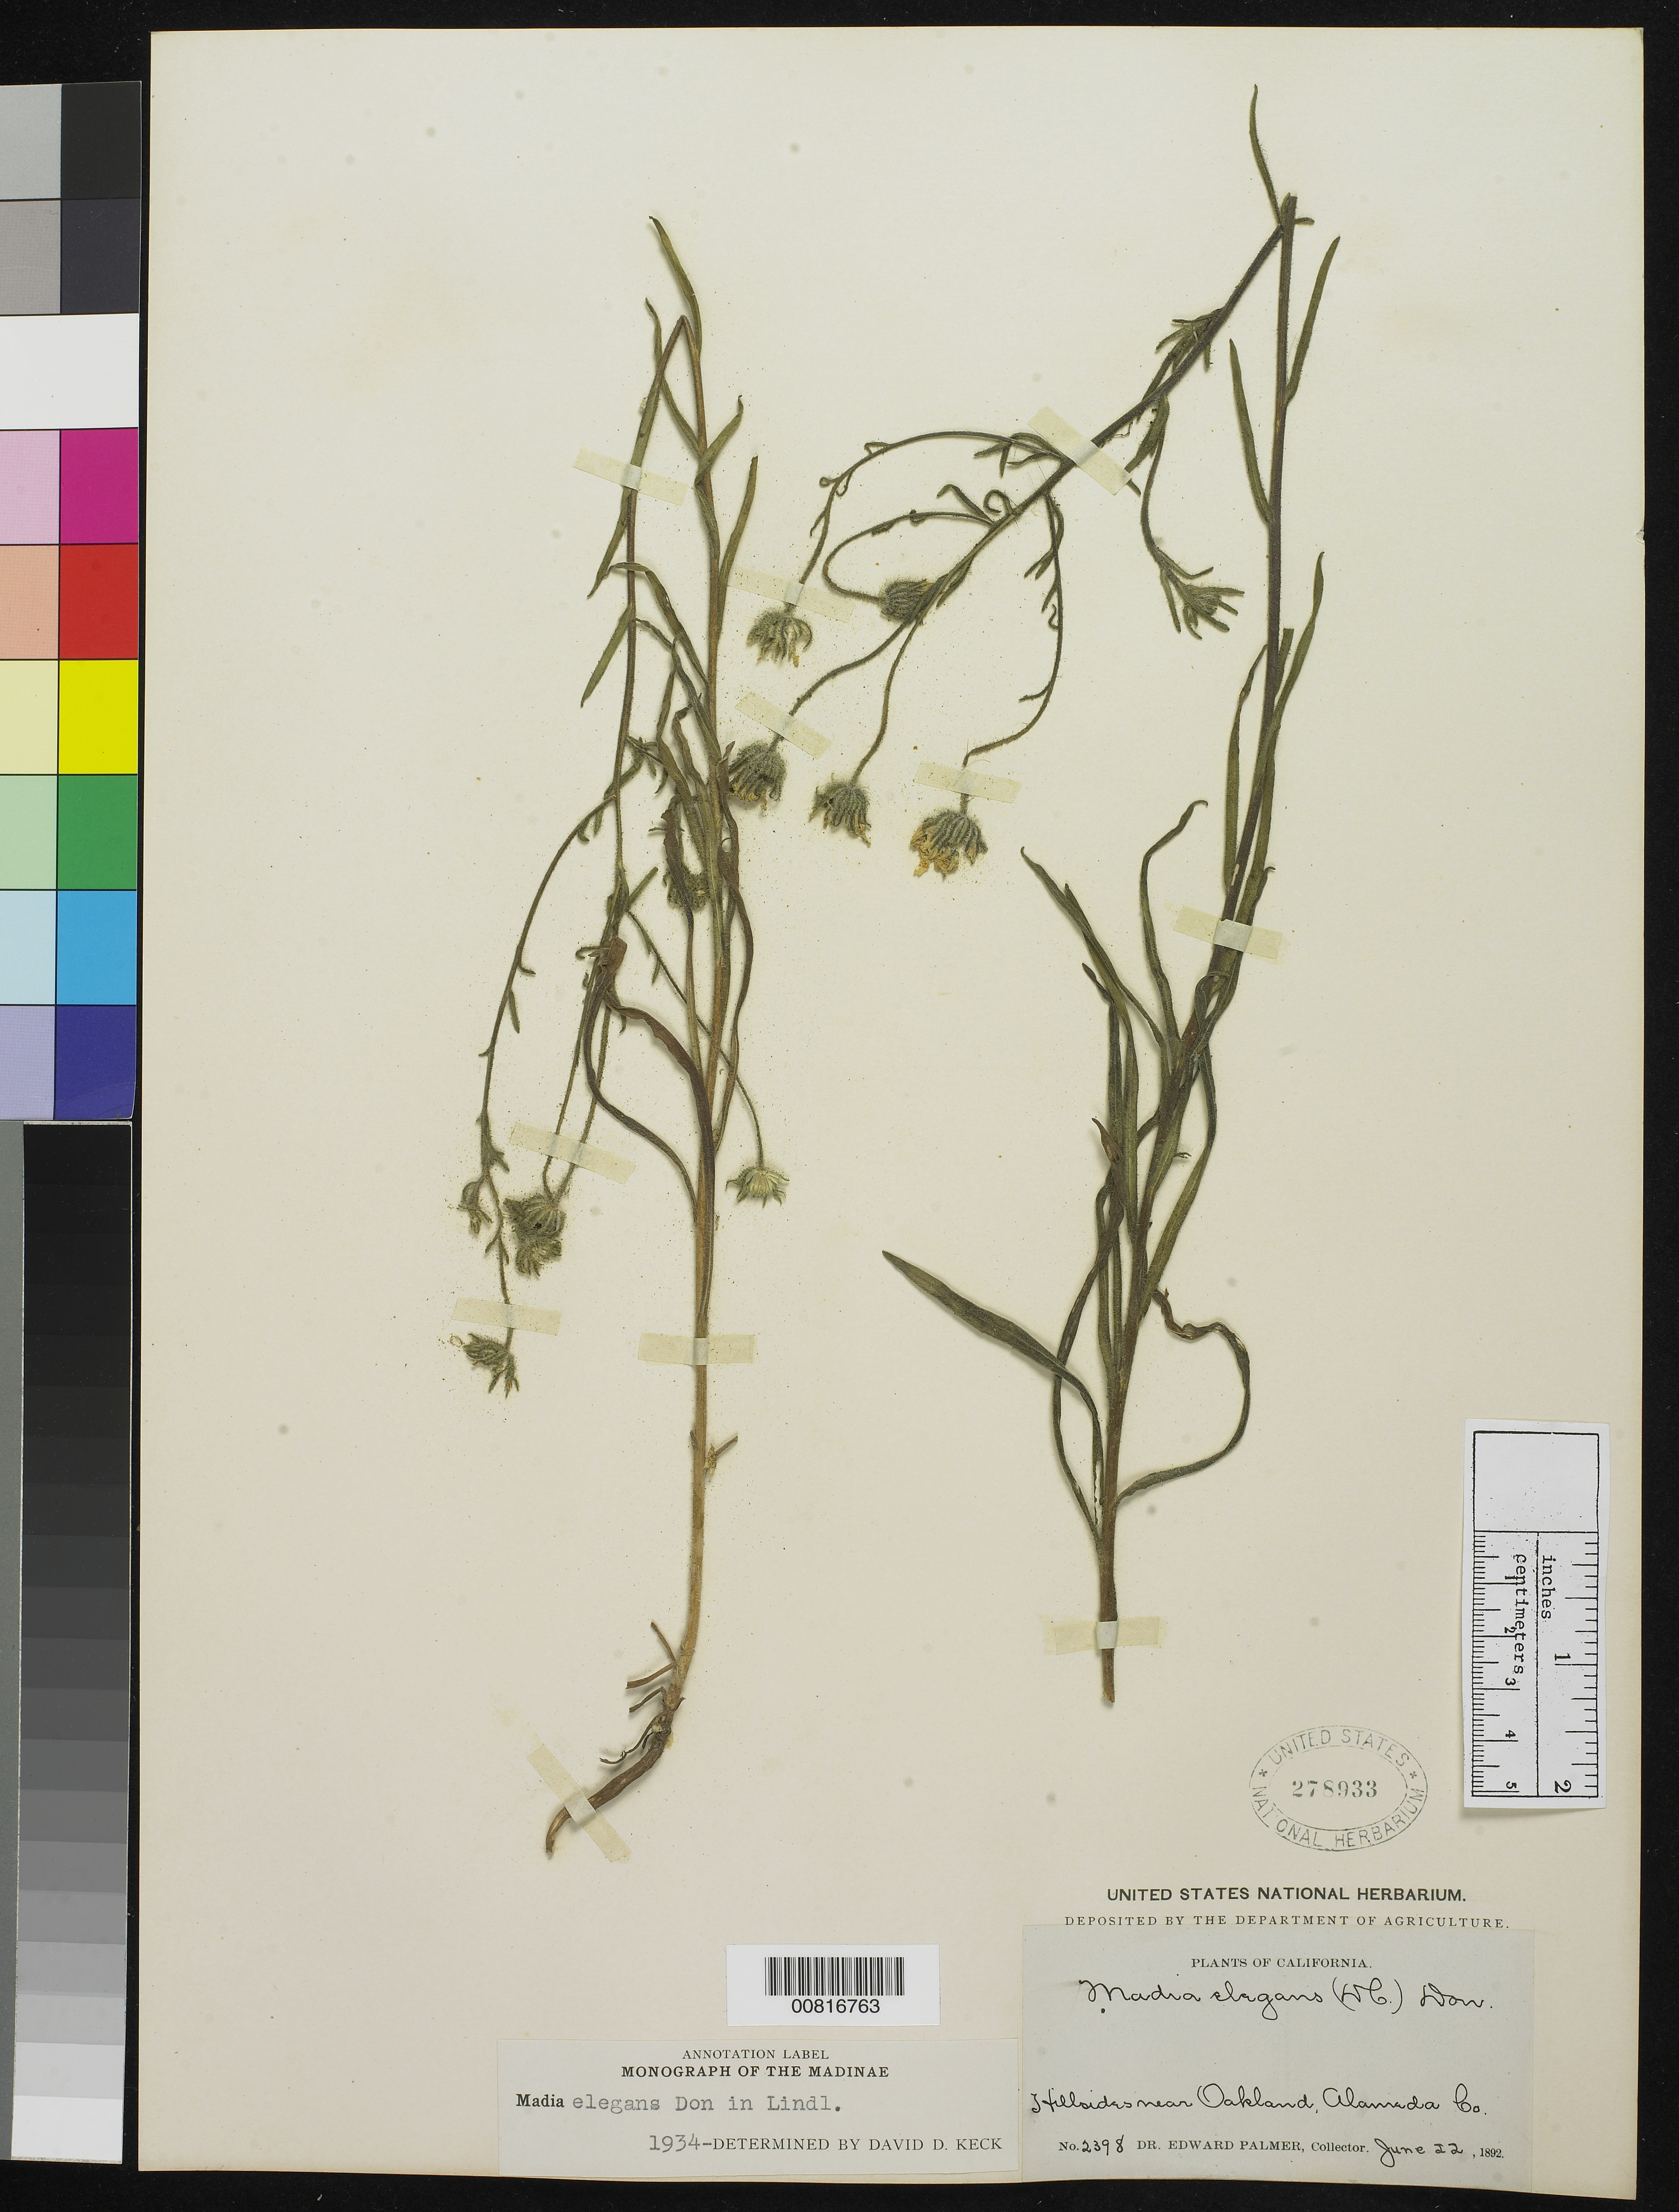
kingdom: Plantae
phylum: Tracheophyta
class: Magnoliopsida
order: Asterales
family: Asteraceae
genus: Madia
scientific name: Madia elegans subsp. elegans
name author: D. Don ex Lindl.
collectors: E. Palmer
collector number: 2398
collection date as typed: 22 Jun 1892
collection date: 1892-06-22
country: United States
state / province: California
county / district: Alameda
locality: Hillsides near Oakland, Alameda County, California.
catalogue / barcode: US 278933